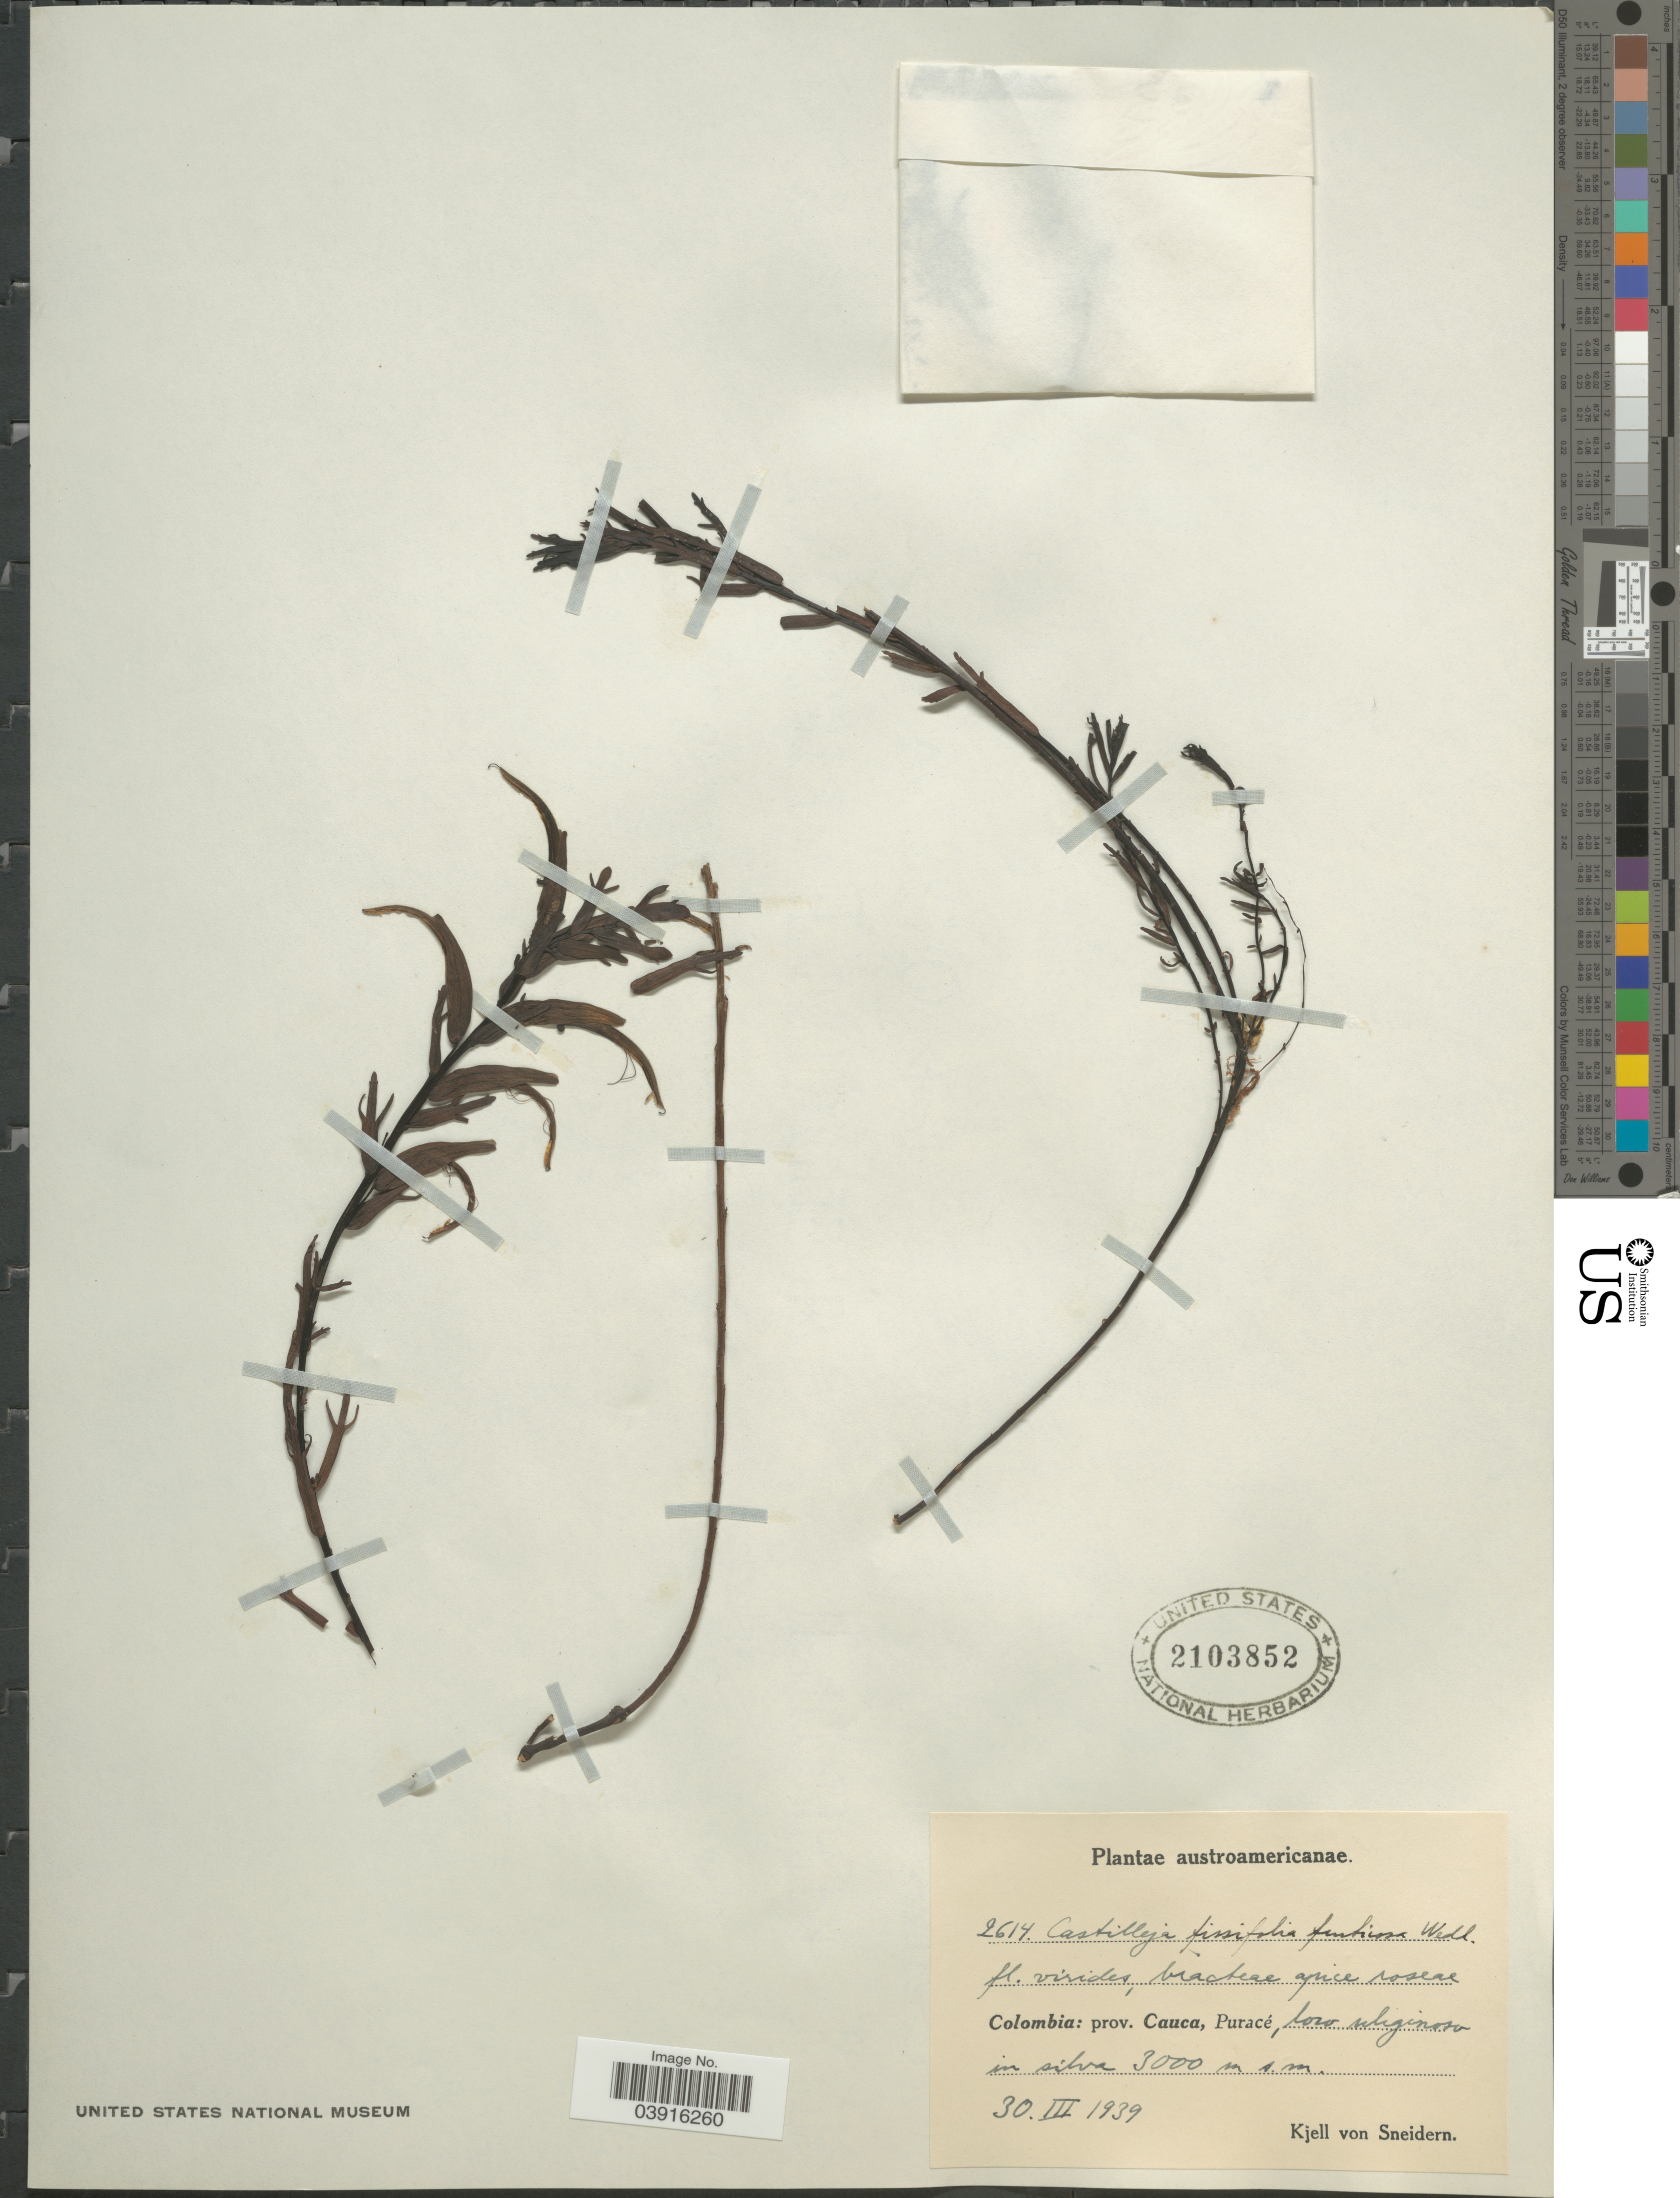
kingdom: Plantae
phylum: Tracheophyta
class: Magnoliopsida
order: Lamiales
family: Orobanchaceae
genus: Castilleja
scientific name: Castilleja fissifolia subsp. fruticosa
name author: (Wedd.) Melch.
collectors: K. von Sneidern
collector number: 2614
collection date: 1939-03-30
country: Colombia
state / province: Cauca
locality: Puracé, loco uliginoso in silva.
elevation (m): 3000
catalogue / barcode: US 2103852